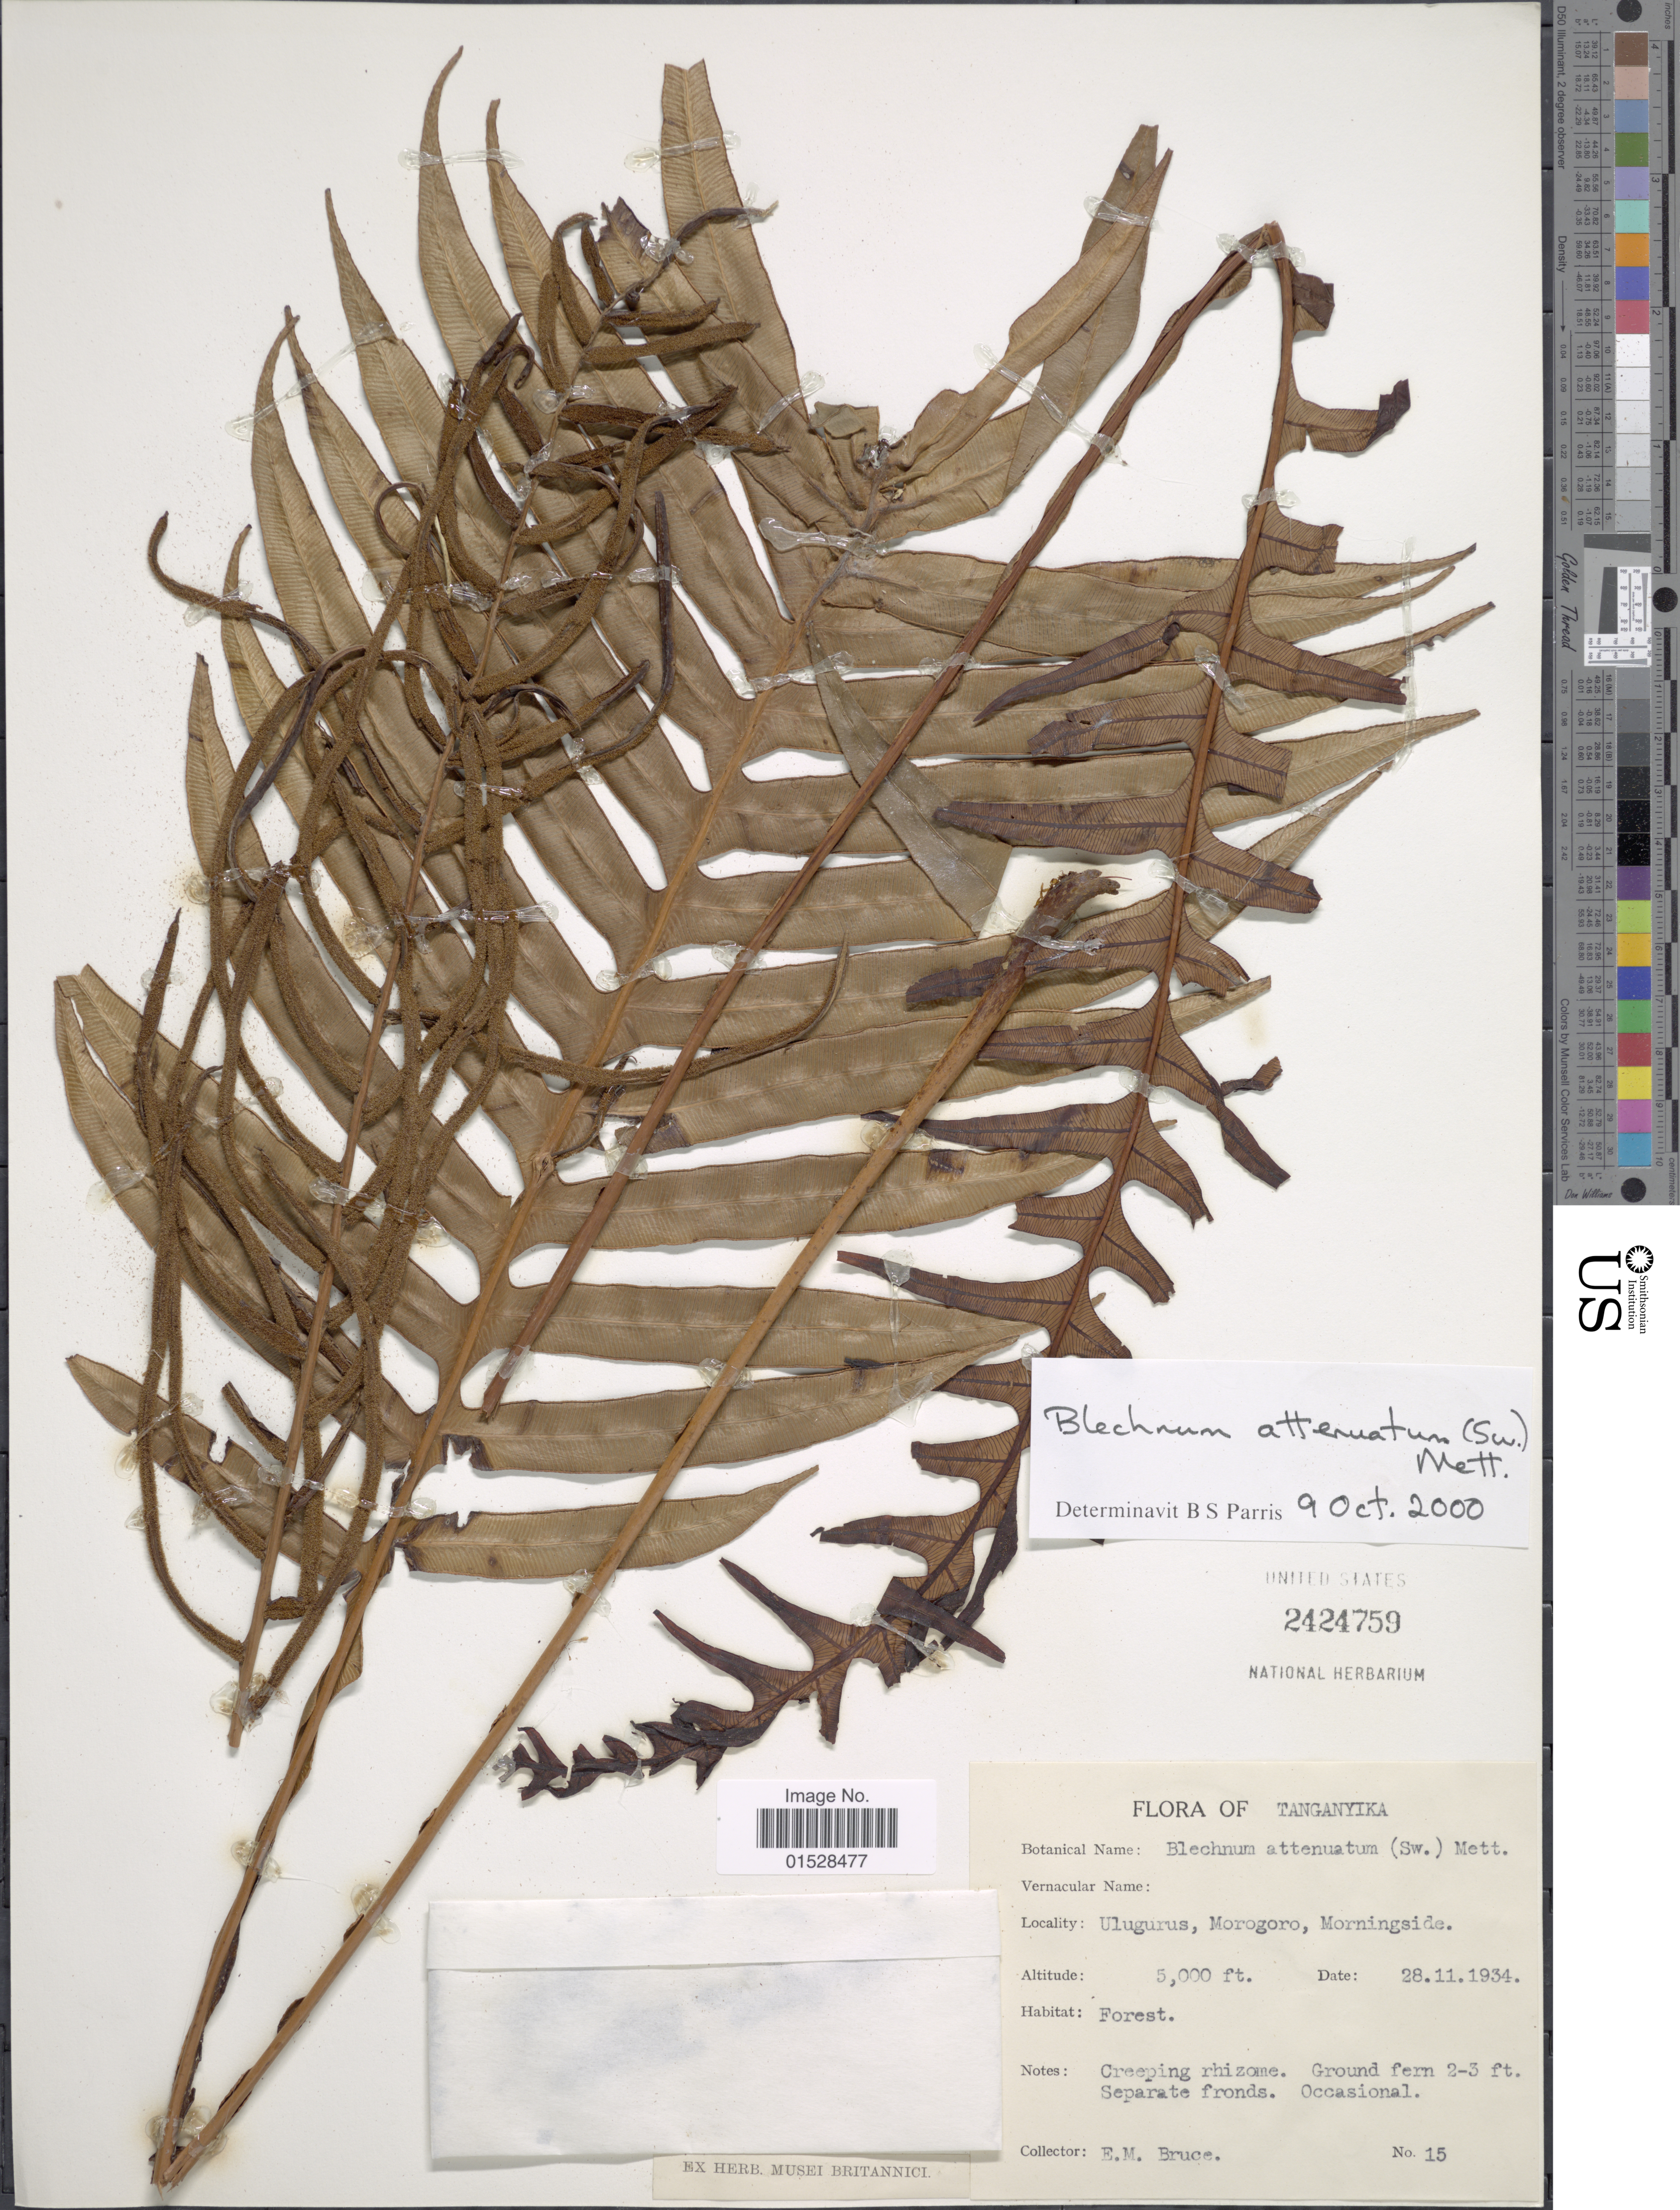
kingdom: Plantae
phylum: Tracheophyta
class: Polypodiopsida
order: Polypodiales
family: Blechnaceae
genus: Blechnum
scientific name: Blechnum attenuatum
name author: (Sw.) Mett.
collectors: E. Bruce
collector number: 15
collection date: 1934-11-28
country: Tanzania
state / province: Morogoro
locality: Tanganyika, Ulugurus, Morningside.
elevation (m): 1524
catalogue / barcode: US 2424759